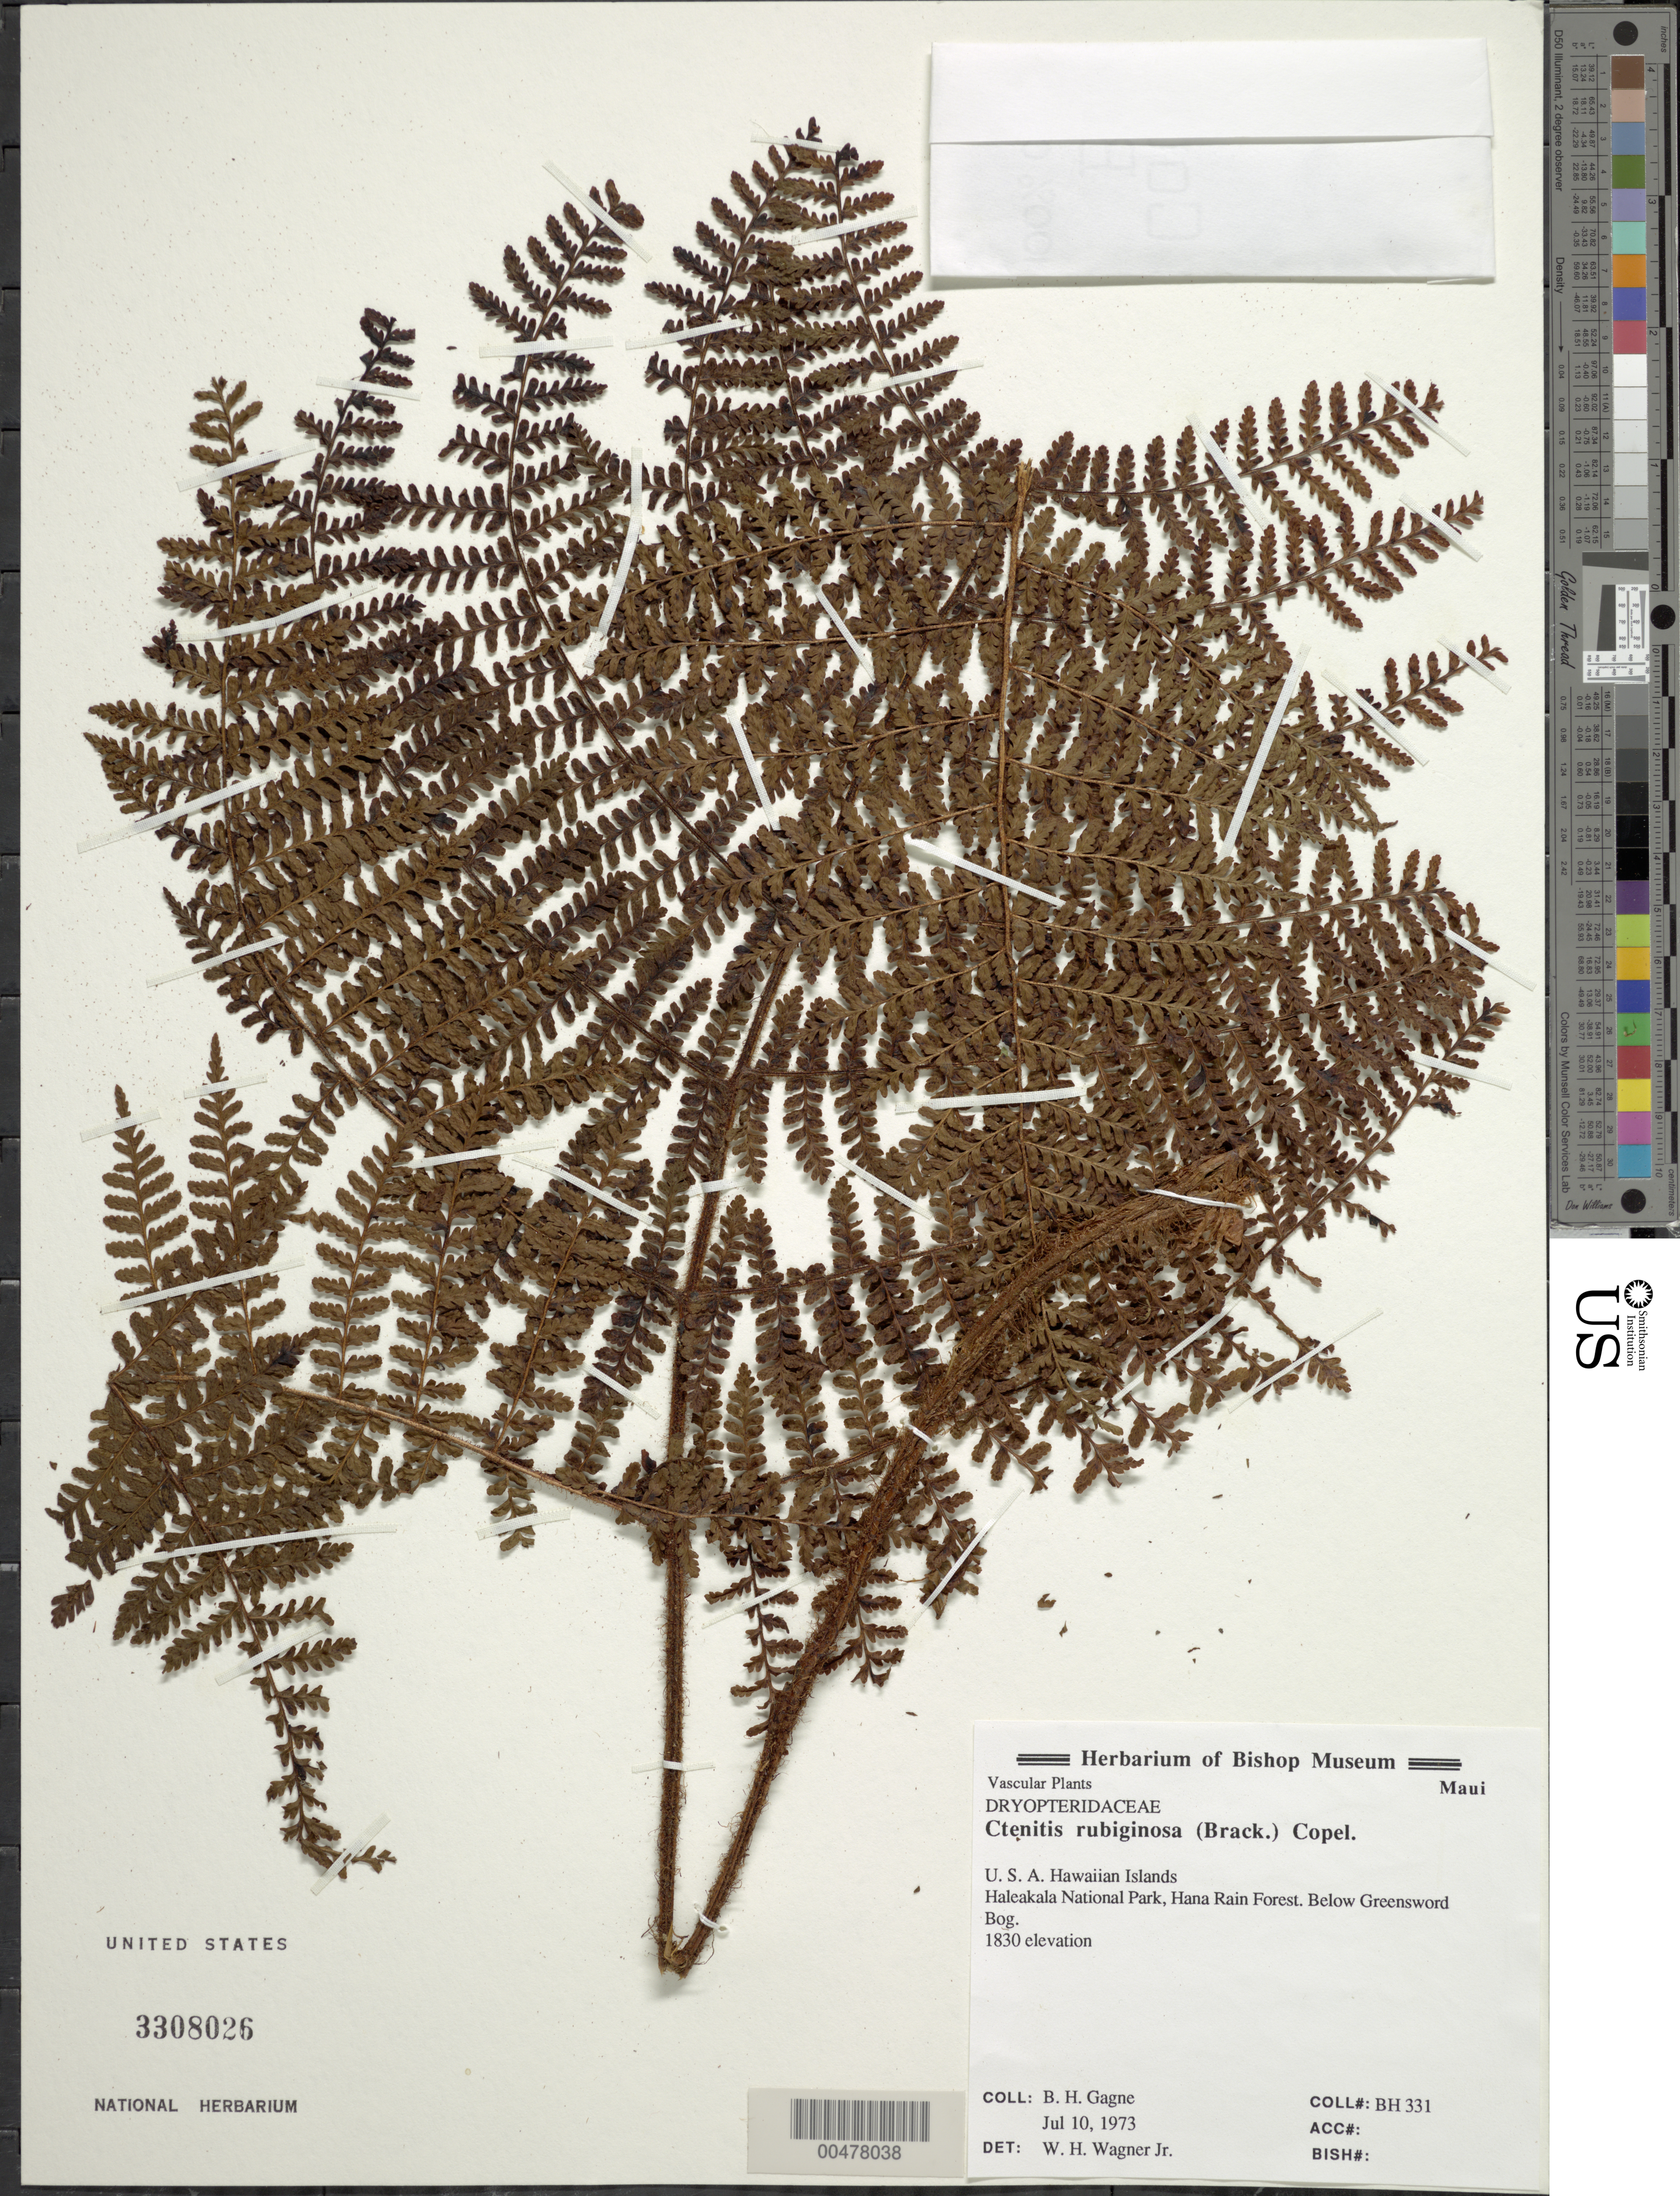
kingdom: Plantae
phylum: Tracheophyta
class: Polypodiopsida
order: Polypodiales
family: Dryopteridaceae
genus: Ctenitis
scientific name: Ctenitis rubiginosa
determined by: Wagner, W. L., (BOT), Smithsonian Institution - National Museum of Natural History (UNITED STATES)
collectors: B. H. Gagné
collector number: BH331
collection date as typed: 10 Jul 1973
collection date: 1973-07-10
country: United States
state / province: Hawaii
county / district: Maui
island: Maui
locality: Haleakala Nat Park, Hana Rain For, below Greensword Bog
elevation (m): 1830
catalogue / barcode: US 3308026